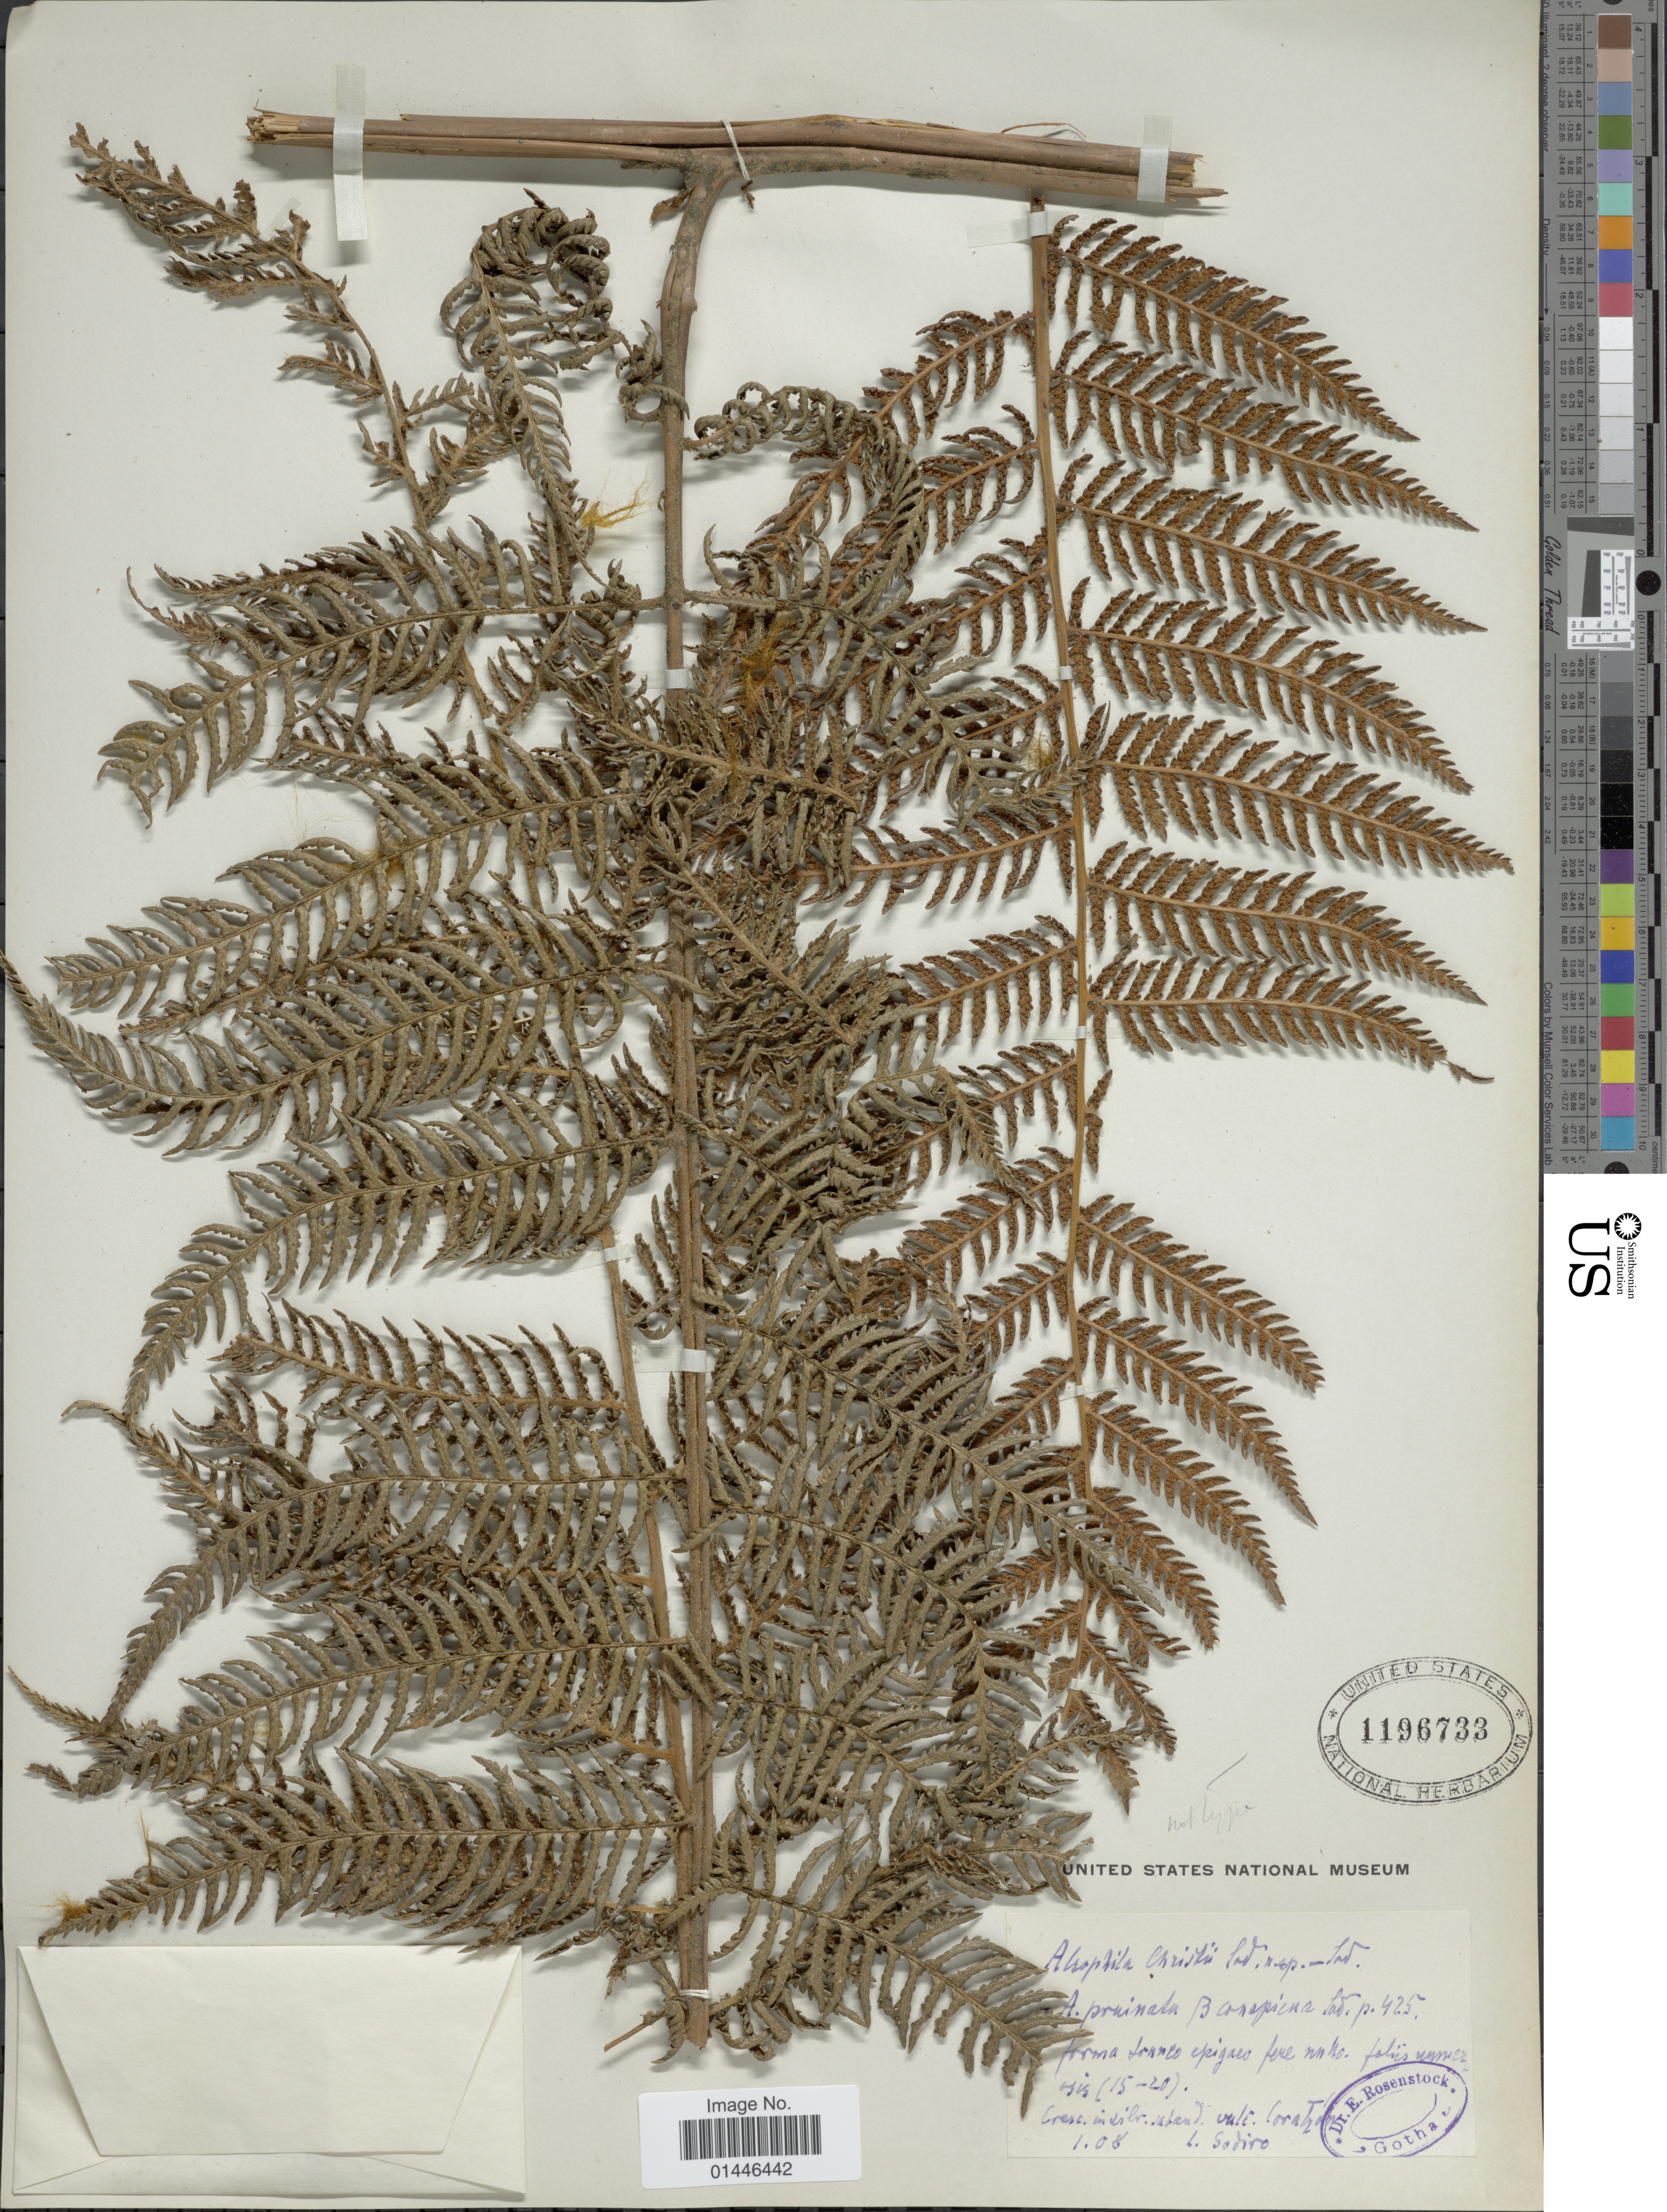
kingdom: Plantae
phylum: Tracheophyta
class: Polypodiopsida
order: Cyatheales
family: Dicksoniaceae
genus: Lophosoria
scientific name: Lophosoria quadripinnata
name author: (J.F. Gmel.) C. Chr.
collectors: L. Sodiro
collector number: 15-20?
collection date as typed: Transcribed d/m/y: /1/08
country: Ecuador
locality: Corazón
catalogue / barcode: US 1196733